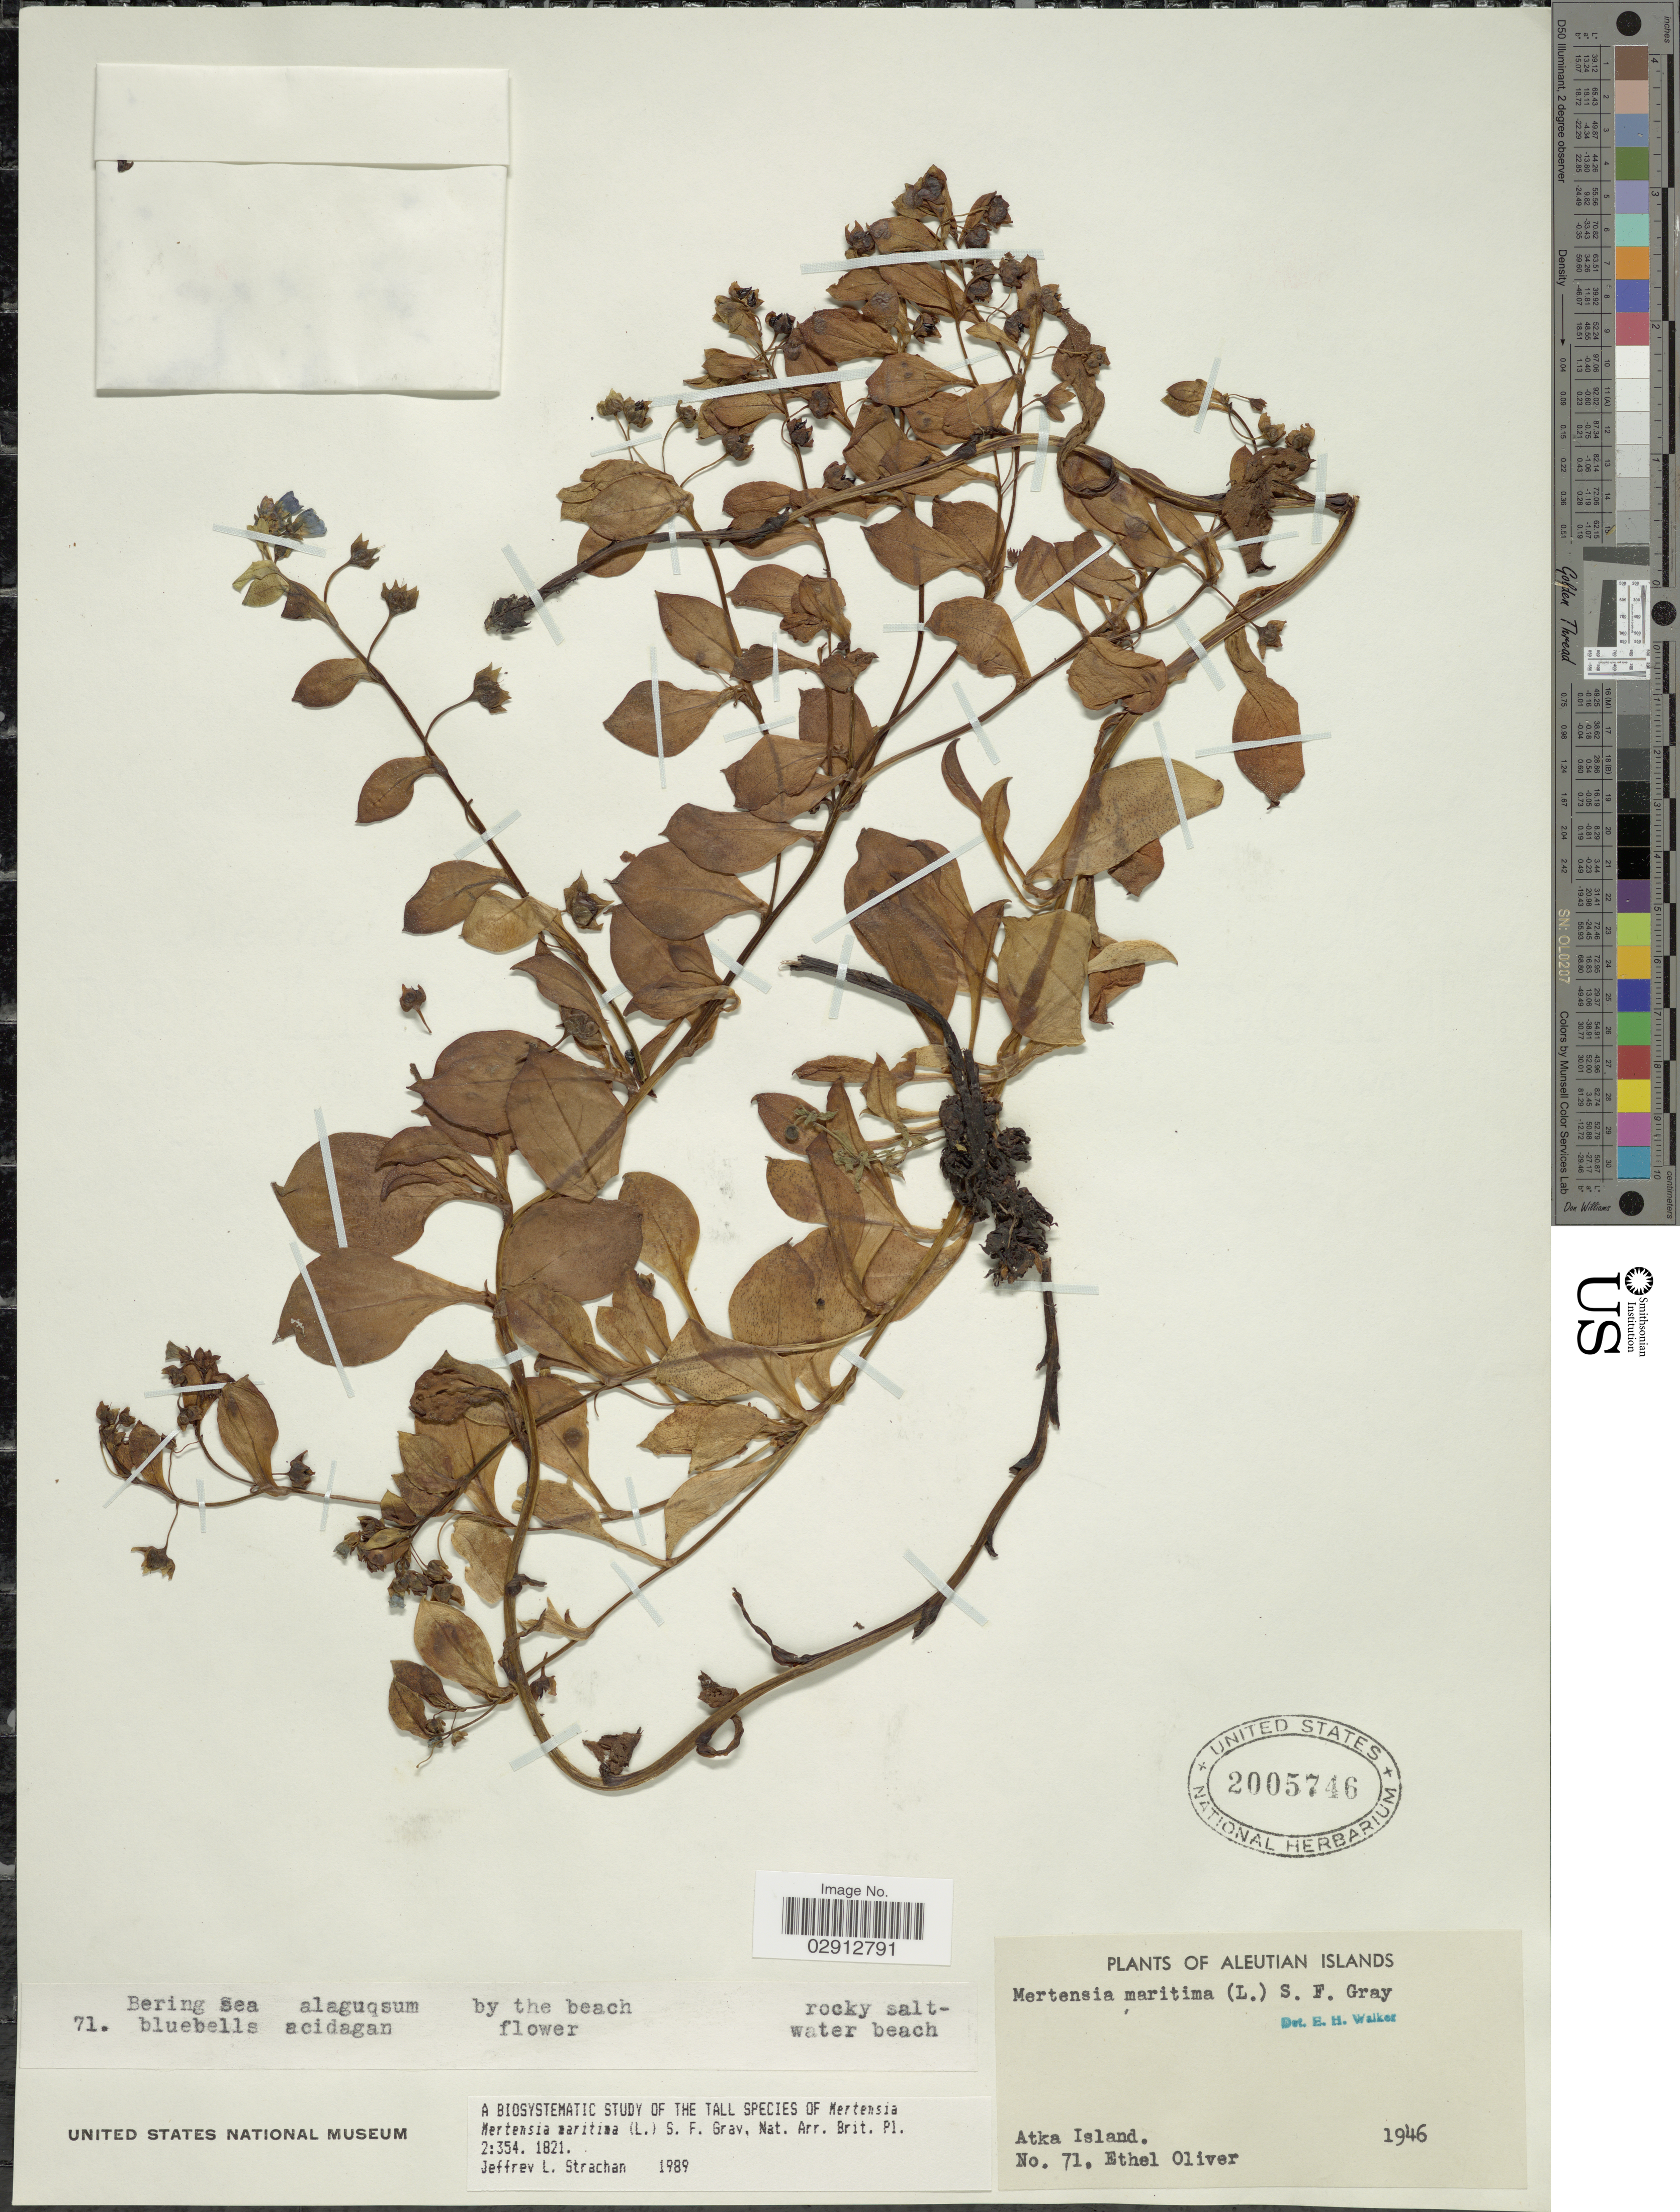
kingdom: Plantae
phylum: Tracheophyta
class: Magnoliopsida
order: Boraginales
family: Boraginaceae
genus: Mertensia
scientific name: Mertensia maritima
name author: (L.) S.F. Gray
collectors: E. Oliver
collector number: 71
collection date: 1946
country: United States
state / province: Alaska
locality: Aleutian Islands. Atka Island.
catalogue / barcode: US 2005746